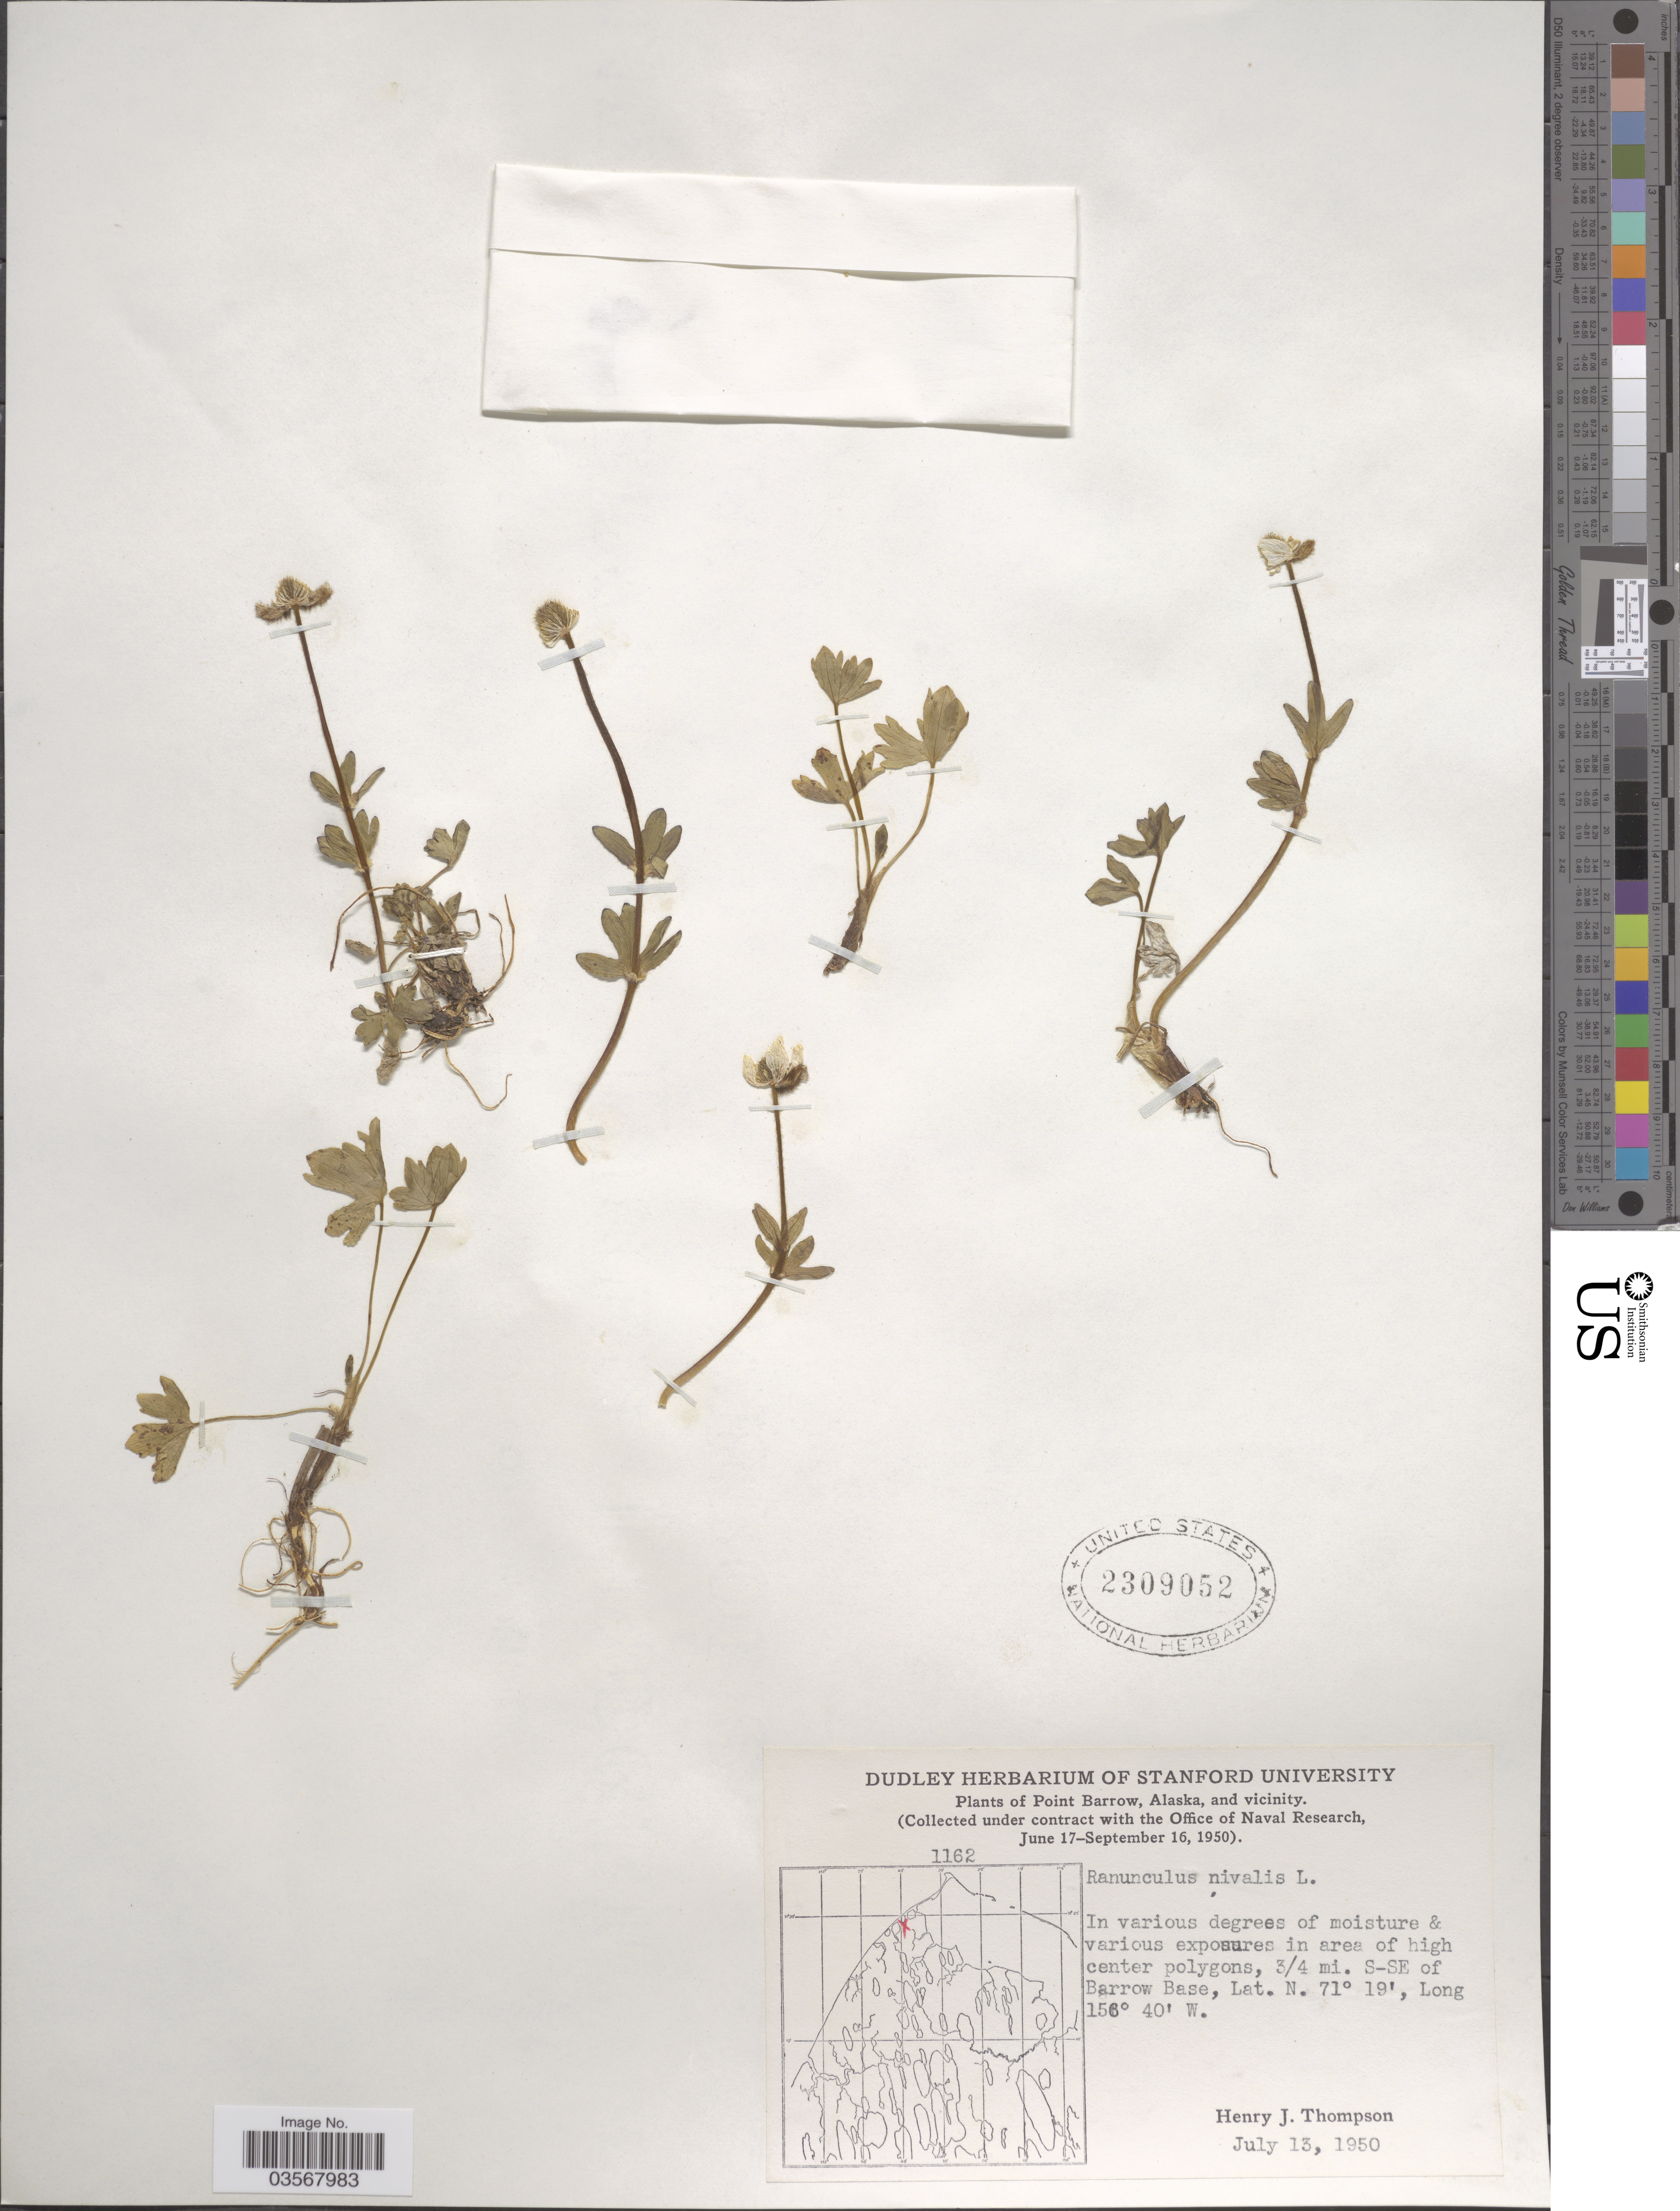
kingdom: Plantae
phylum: Tracheophyta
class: Magnoliopsida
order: Ranunculales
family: Ranunculaceae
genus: Ranunculus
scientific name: Ranunculus nivalis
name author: L.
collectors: J. H. Thomas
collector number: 1162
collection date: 1950-07-13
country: United States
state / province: Alaska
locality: Point Barrow, Alaska, and vicinity. 3/4 mi. S-SE of Barrow Base.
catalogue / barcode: US 2309052